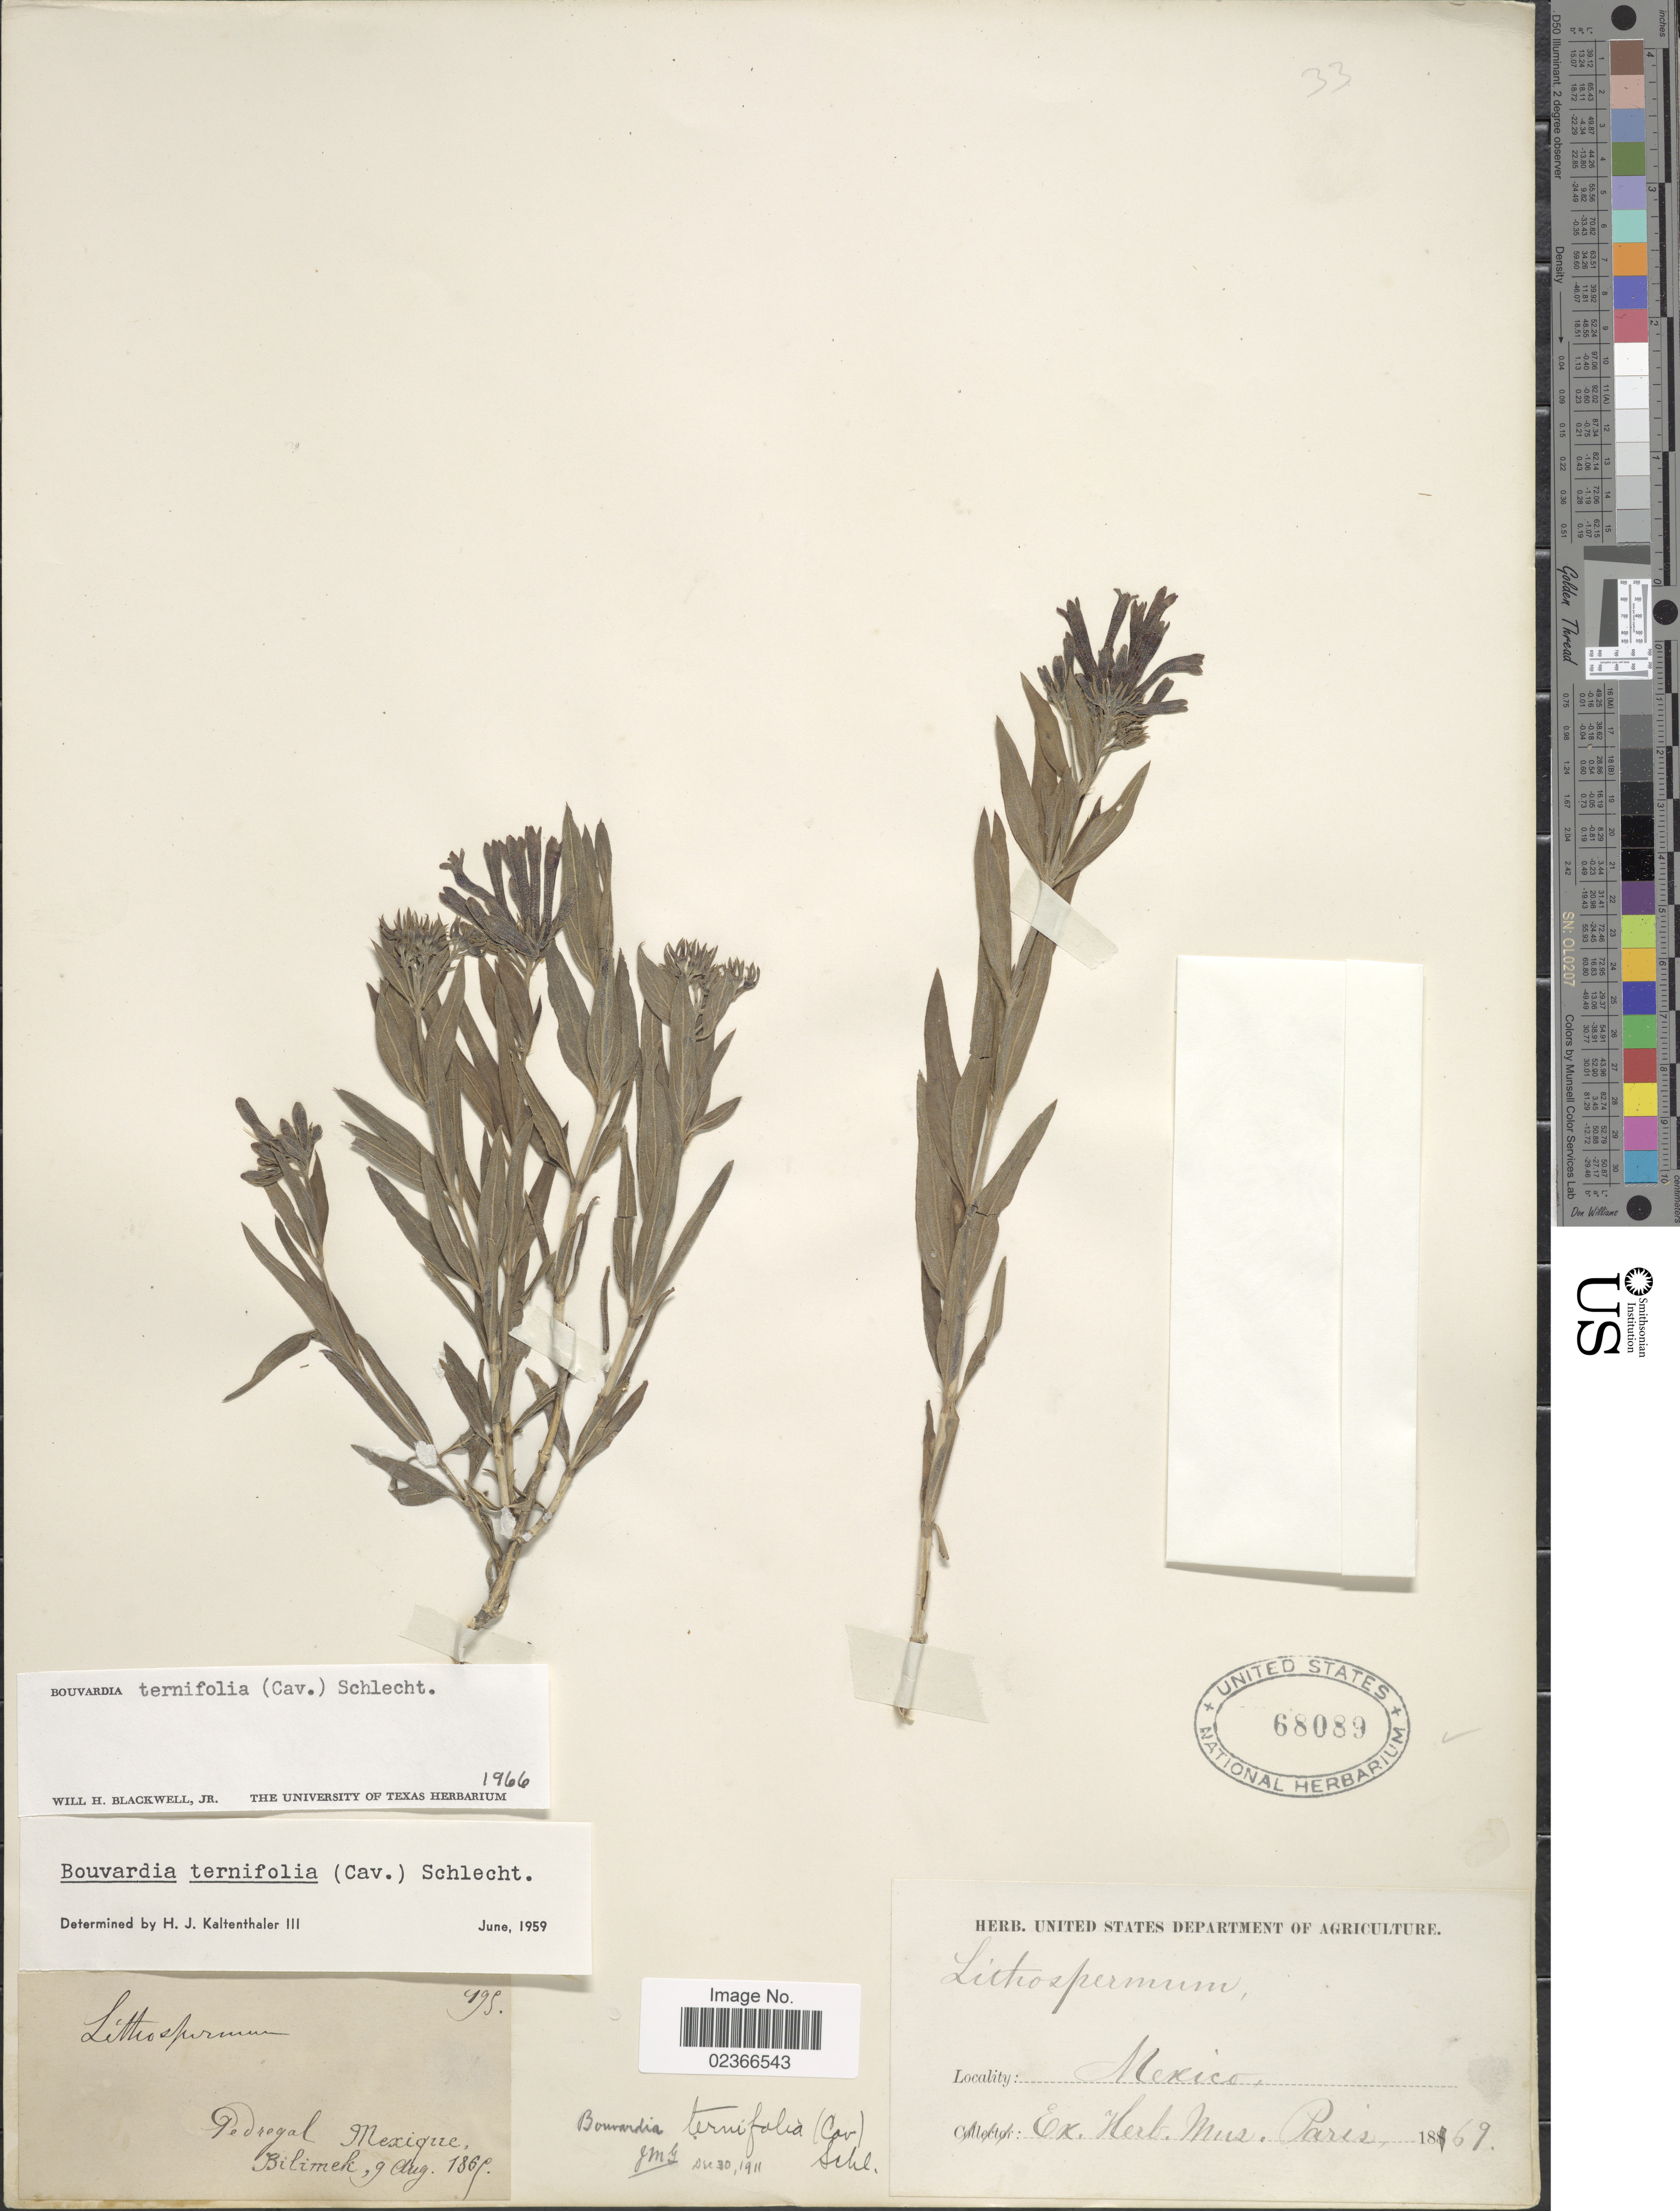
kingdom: Plantae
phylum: Tracheophyta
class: Magnoliopsida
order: Gentianales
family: Rubiaceae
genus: Bouvardia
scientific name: Bouvardia ternifolia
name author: (Cav.) Schltdl.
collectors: -. Bilimek & ex herb. Mus. Paris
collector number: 495*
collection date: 1869-08-09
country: Mexico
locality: Pedregal Mexique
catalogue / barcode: US 68089